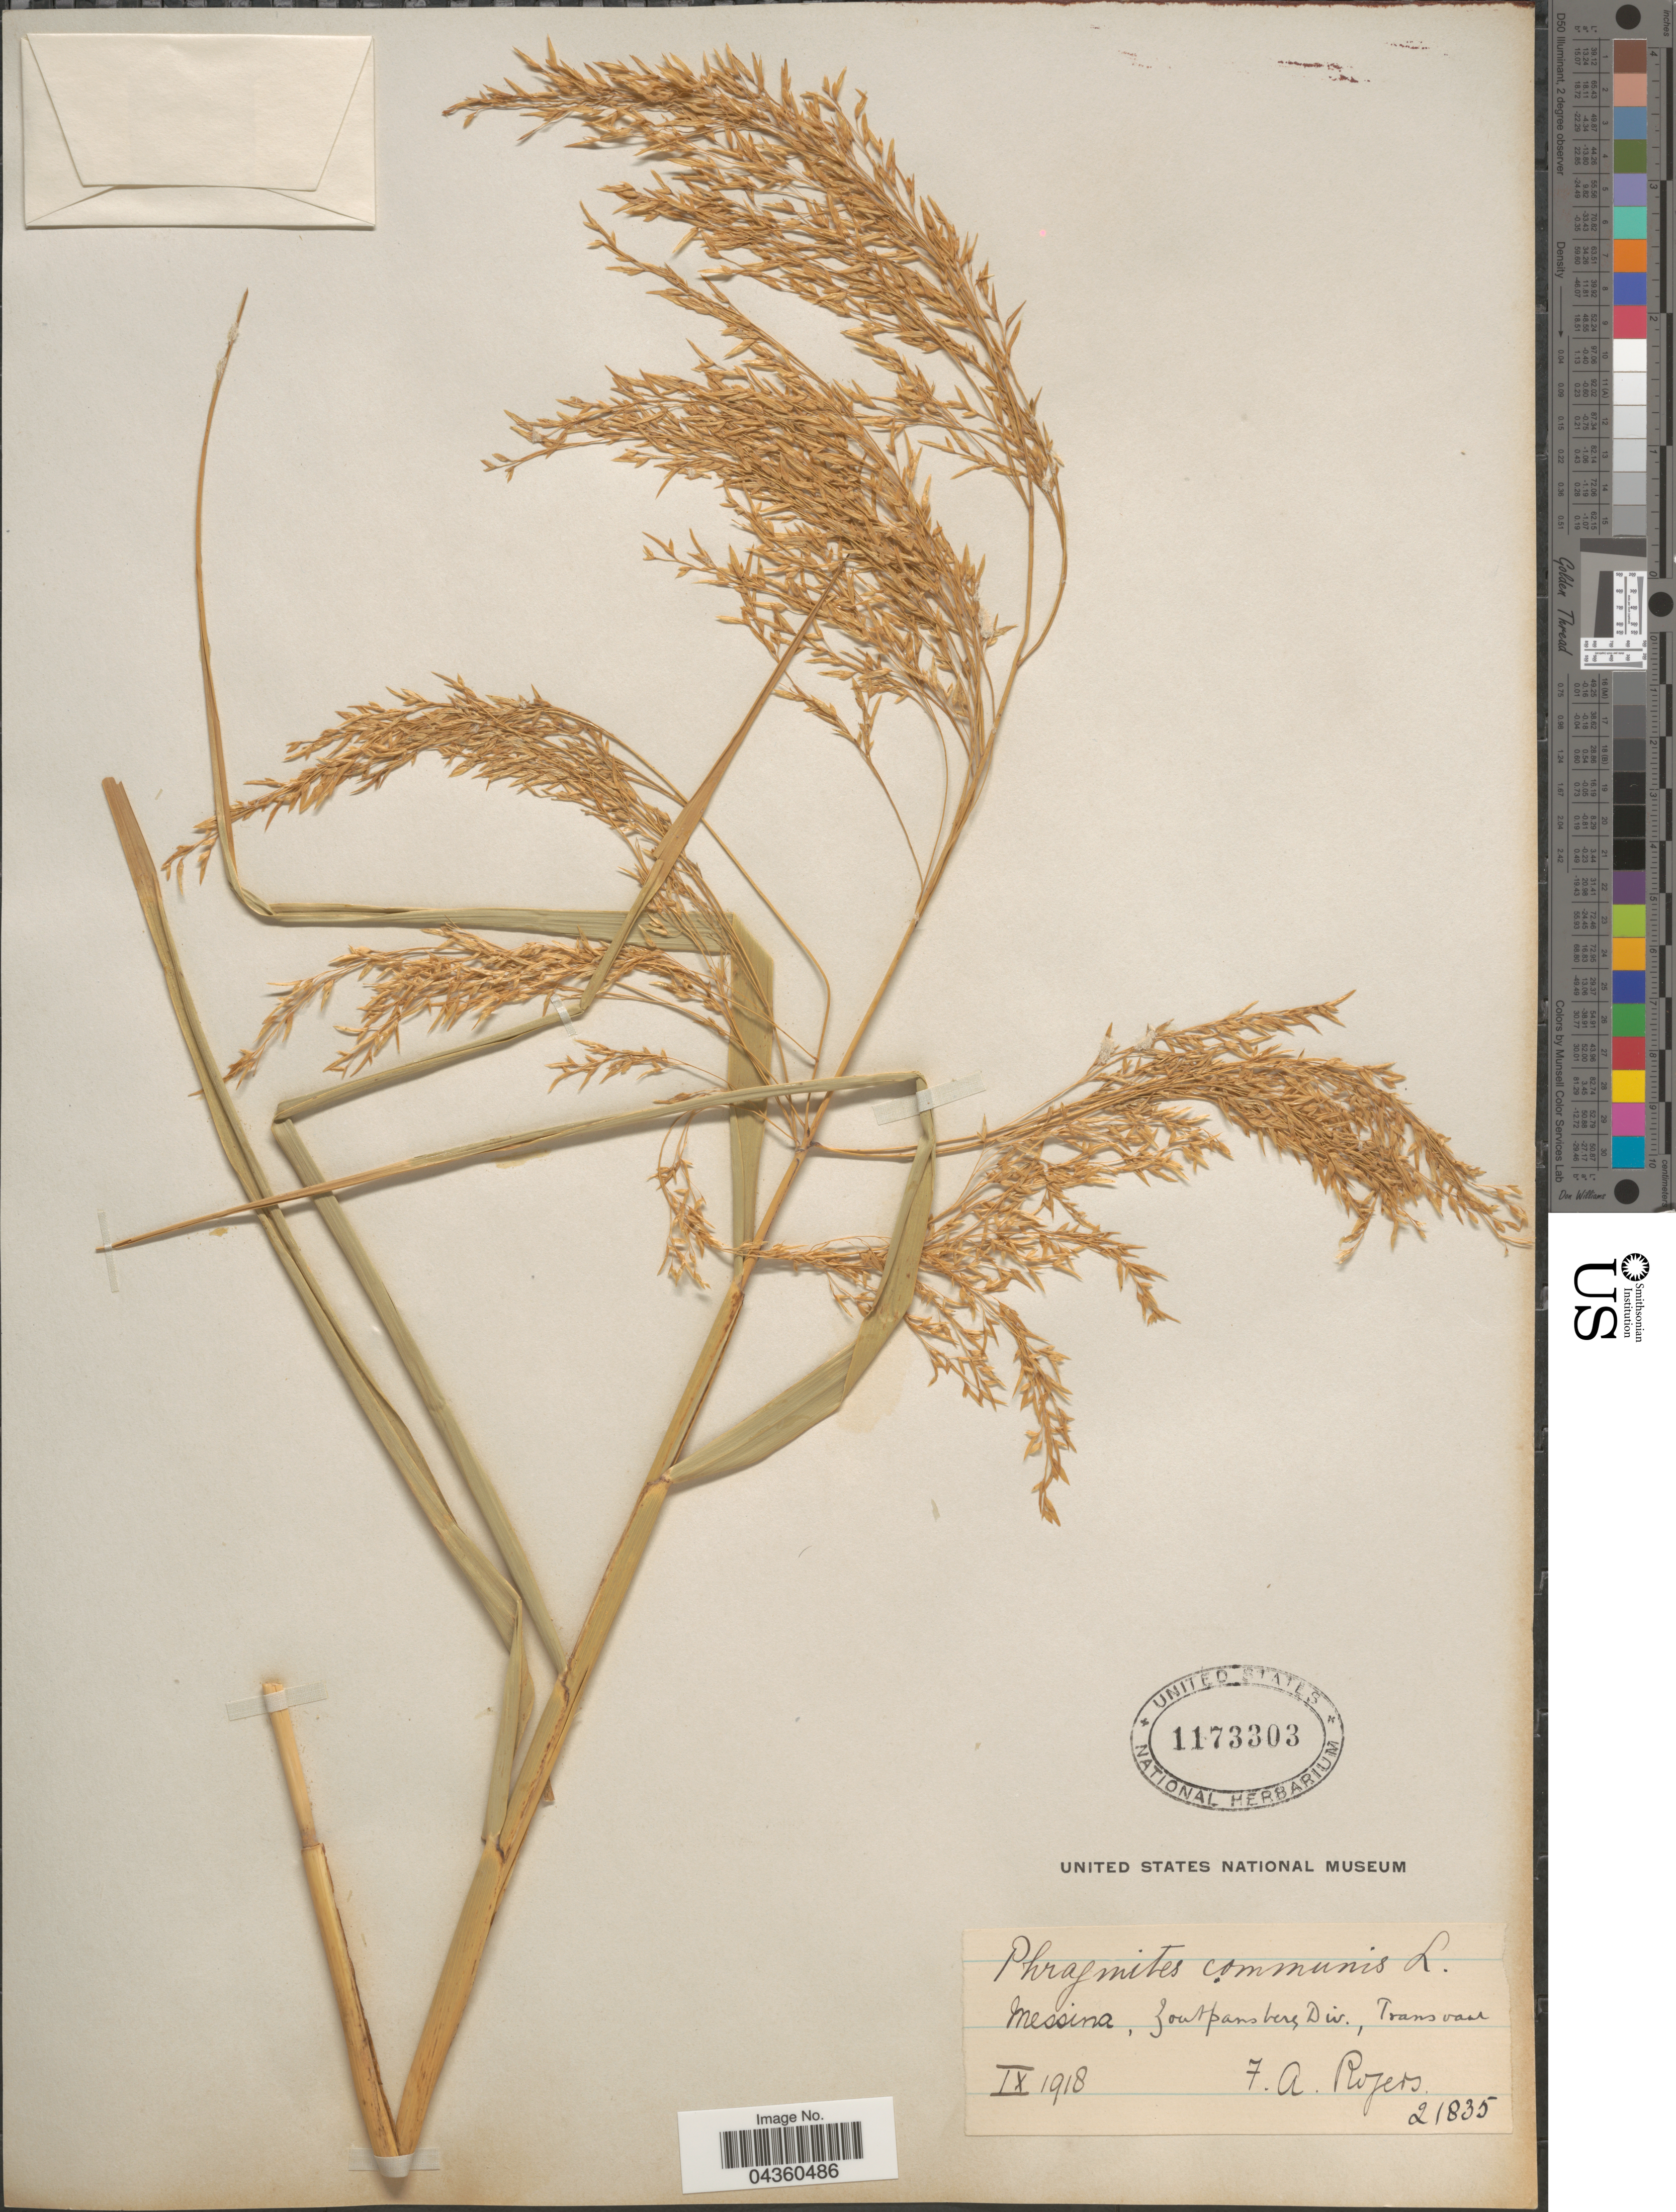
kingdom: Plantae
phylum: Tracheophyta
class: Liliopsida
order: Poales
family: Poaceae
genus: Phragmites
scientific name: Phragmites mauritianus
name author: Kunth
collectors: F. A. Rogers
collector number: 21835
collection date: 1918-09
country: South Africa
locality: Messina, Zoutpansberg Div., Transvaal.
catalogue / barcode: US 1173303